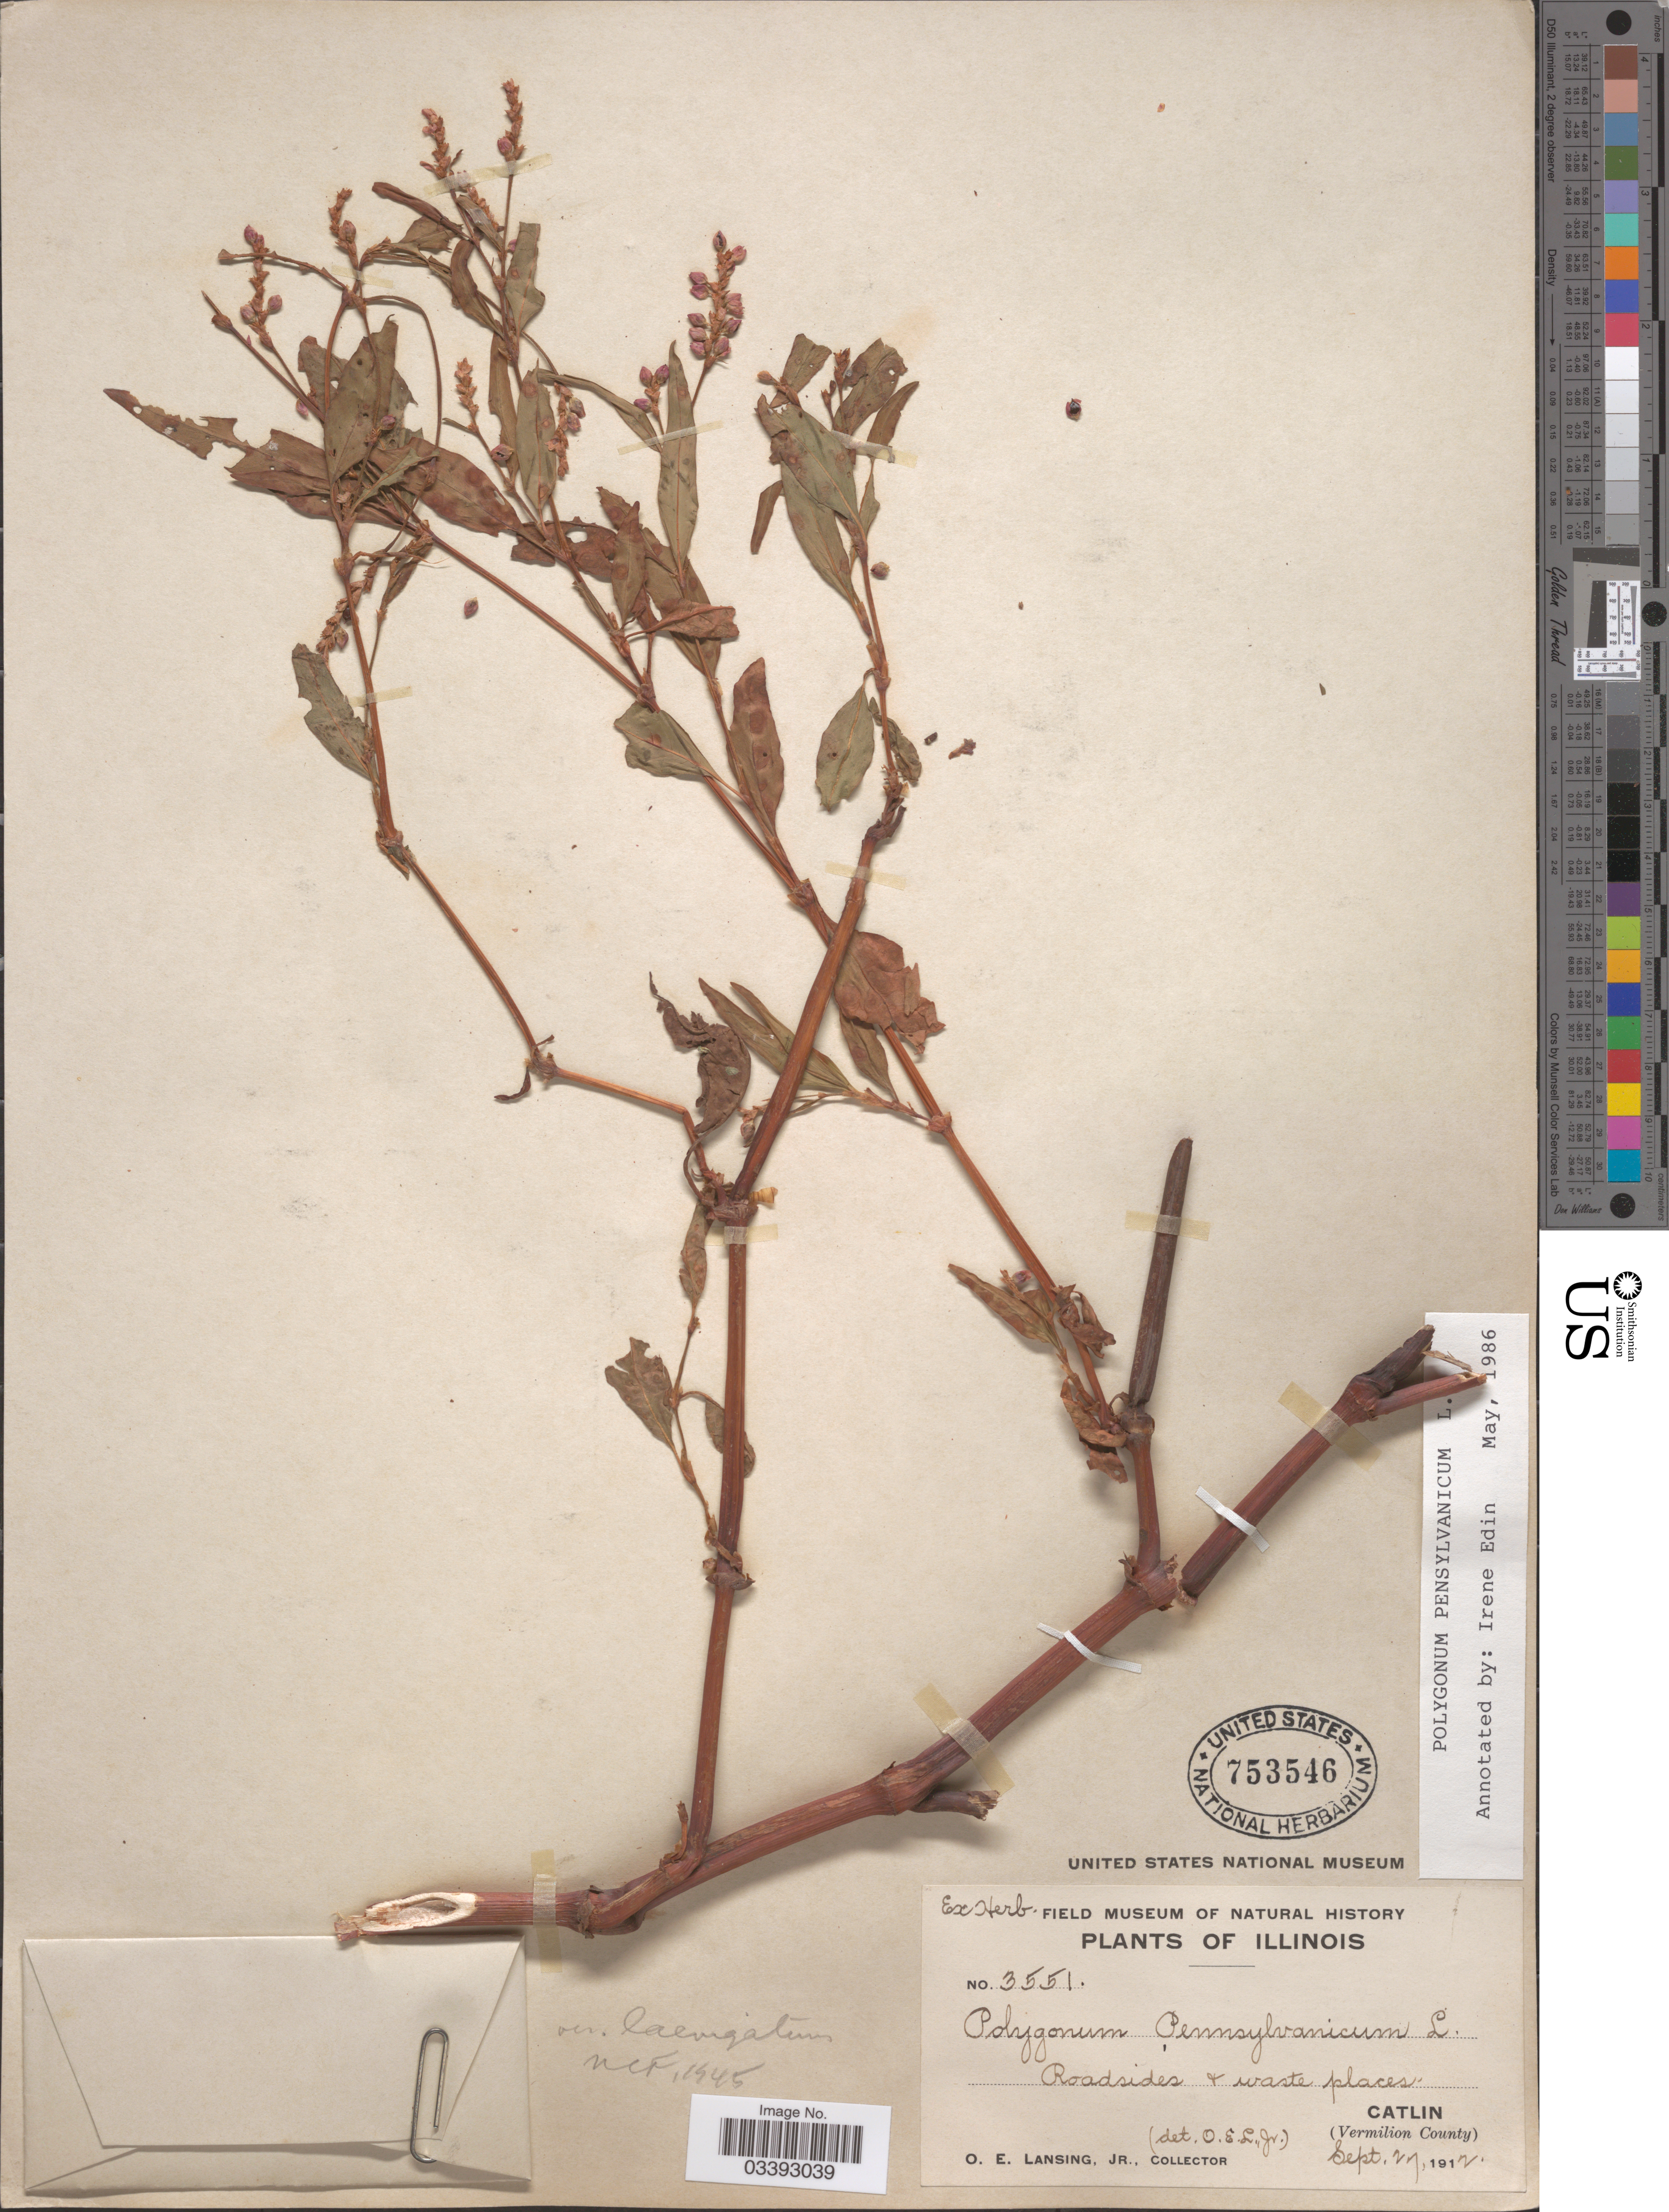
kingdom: Plantae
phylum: Tracheophyta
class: Magnoliopsida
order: Caryophyllales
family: Polygonaceae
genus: Persicaria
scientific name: Persicaria pensylvanica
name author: (L.) M. Gómez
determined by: Atha, D. E.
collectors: O. Lansing Jr.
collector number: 3551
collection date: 1912-09-27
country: United States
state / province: Illinois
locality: Catlin (Vermilion County).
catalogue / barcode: US 753546